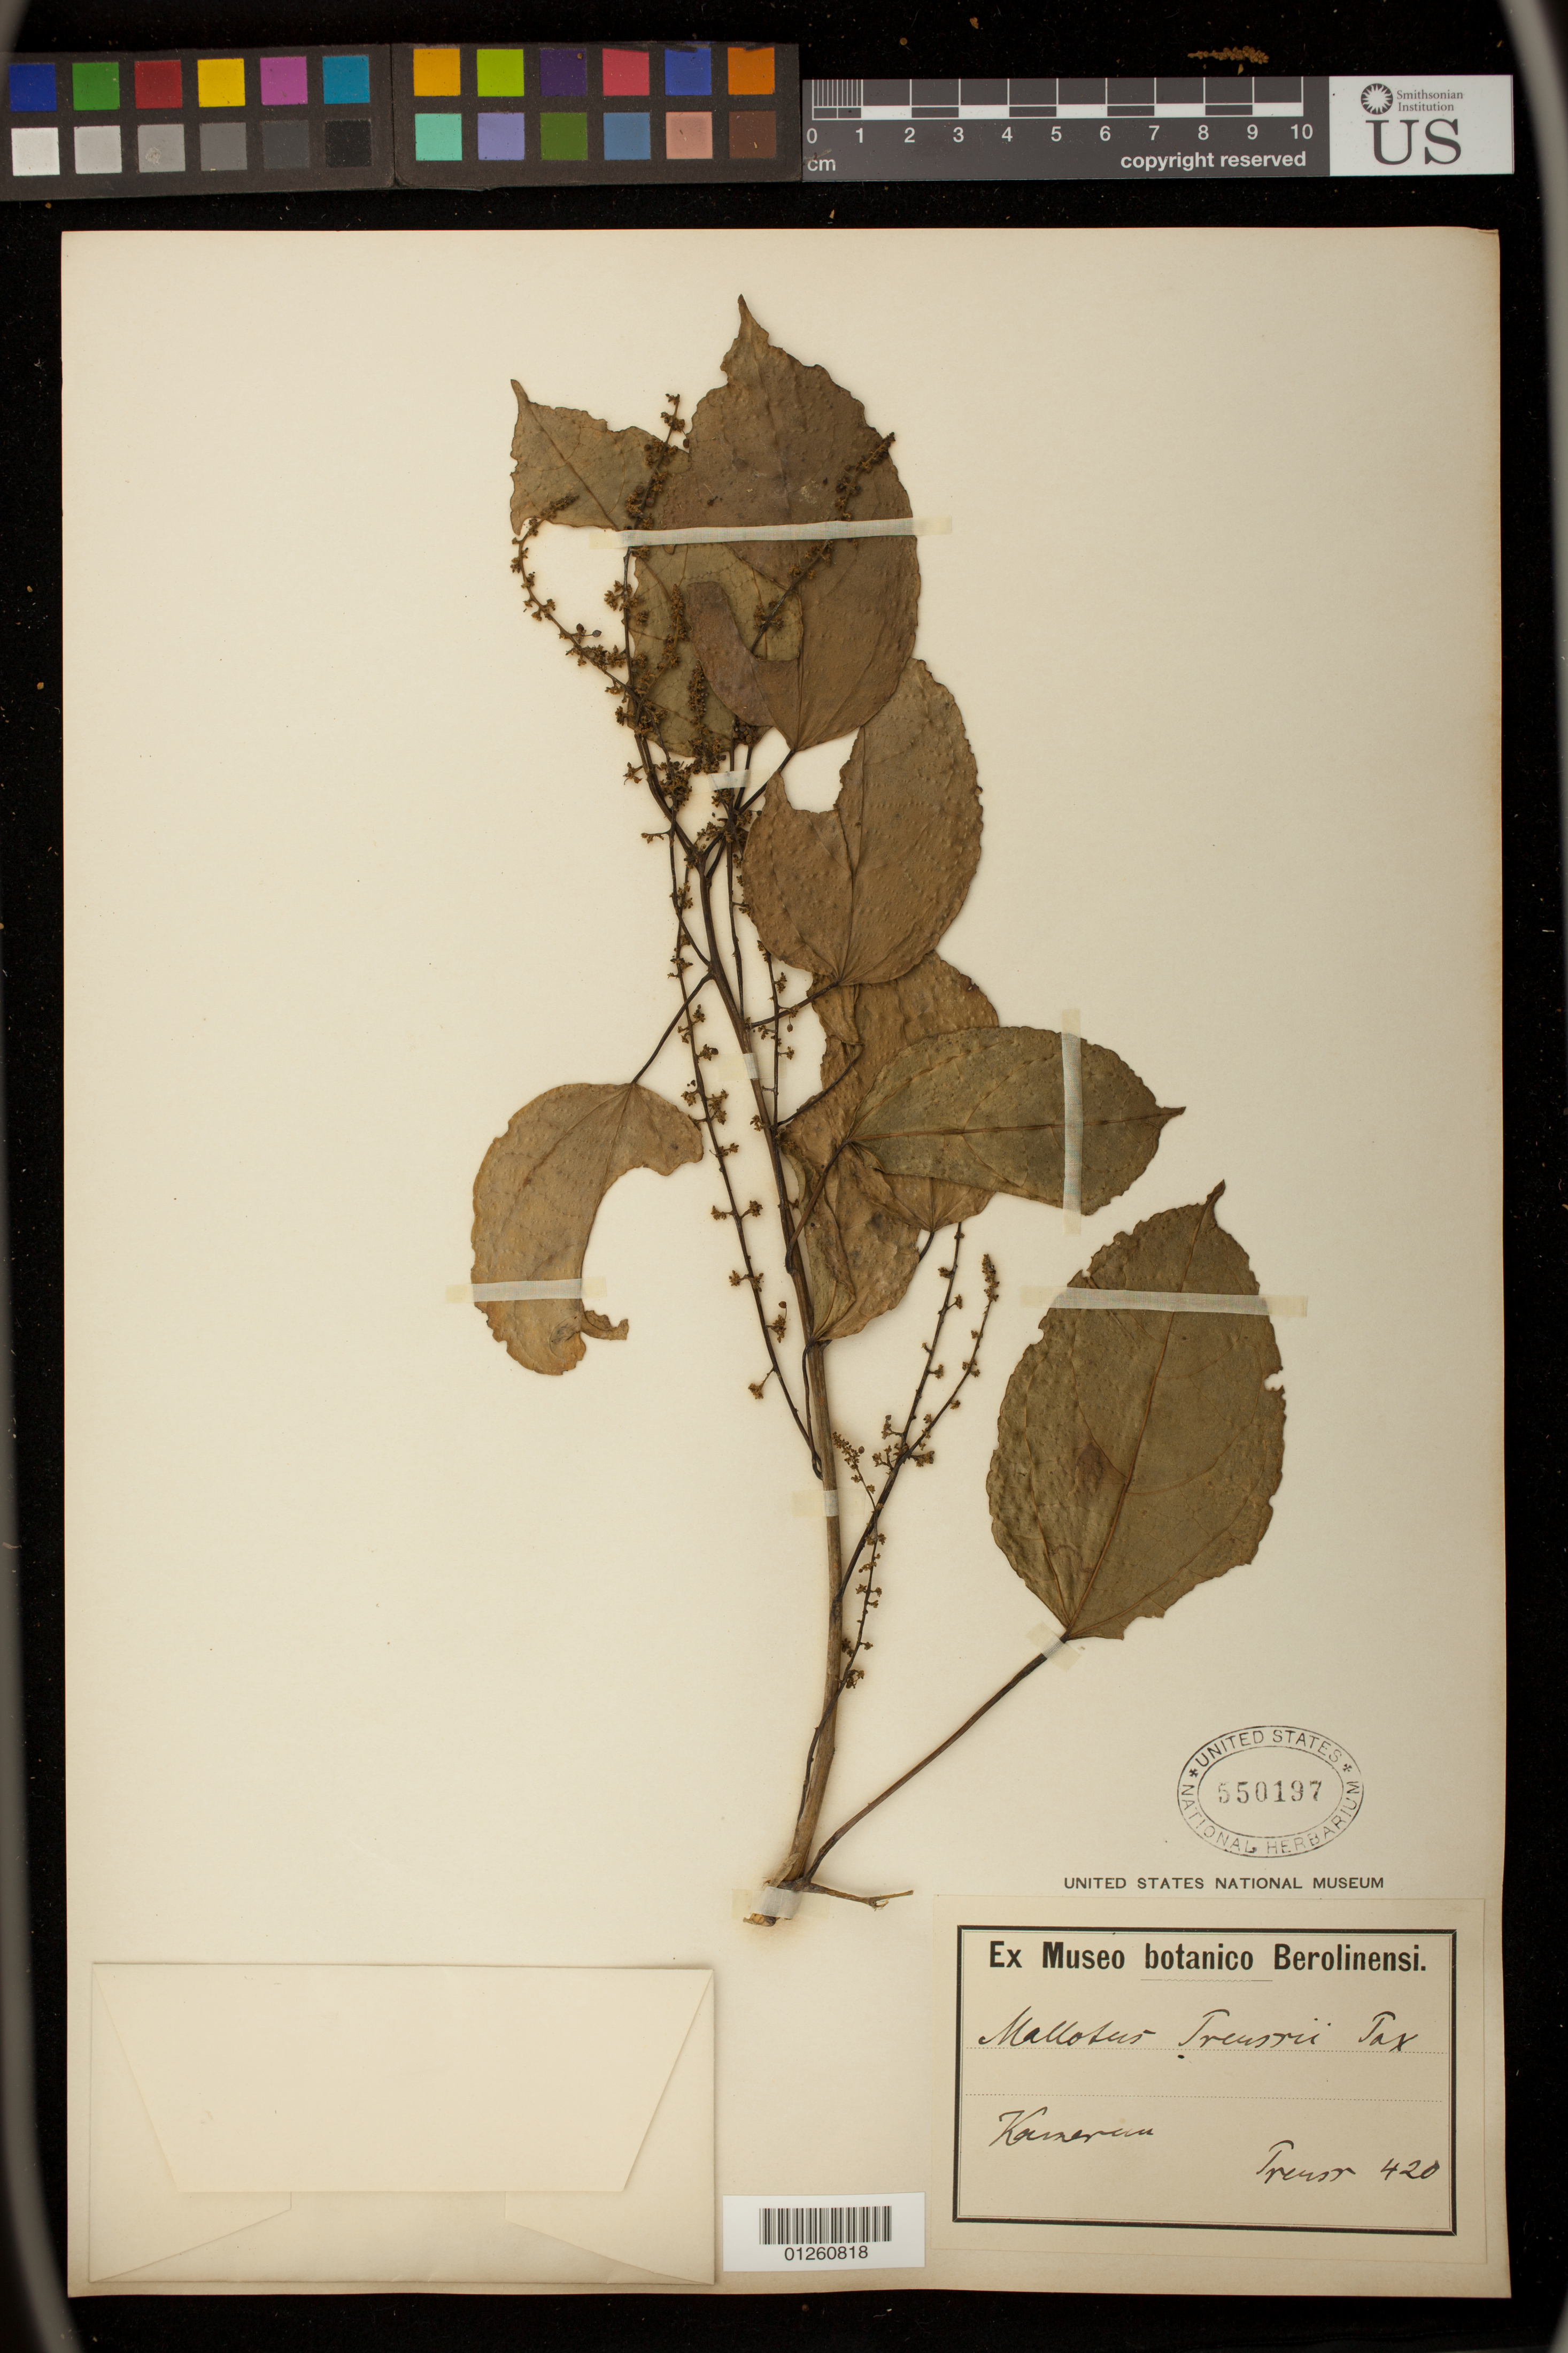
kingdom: Plantae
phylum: Tracheophyta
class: Magnoliopsida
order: Malpighiales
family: Euphorbiaceae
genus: Mallotus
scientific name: Mallotus preussii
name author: Pax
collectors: P. Preuss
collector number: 420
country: Cameroon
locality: Kamerun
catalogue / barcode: US 550197